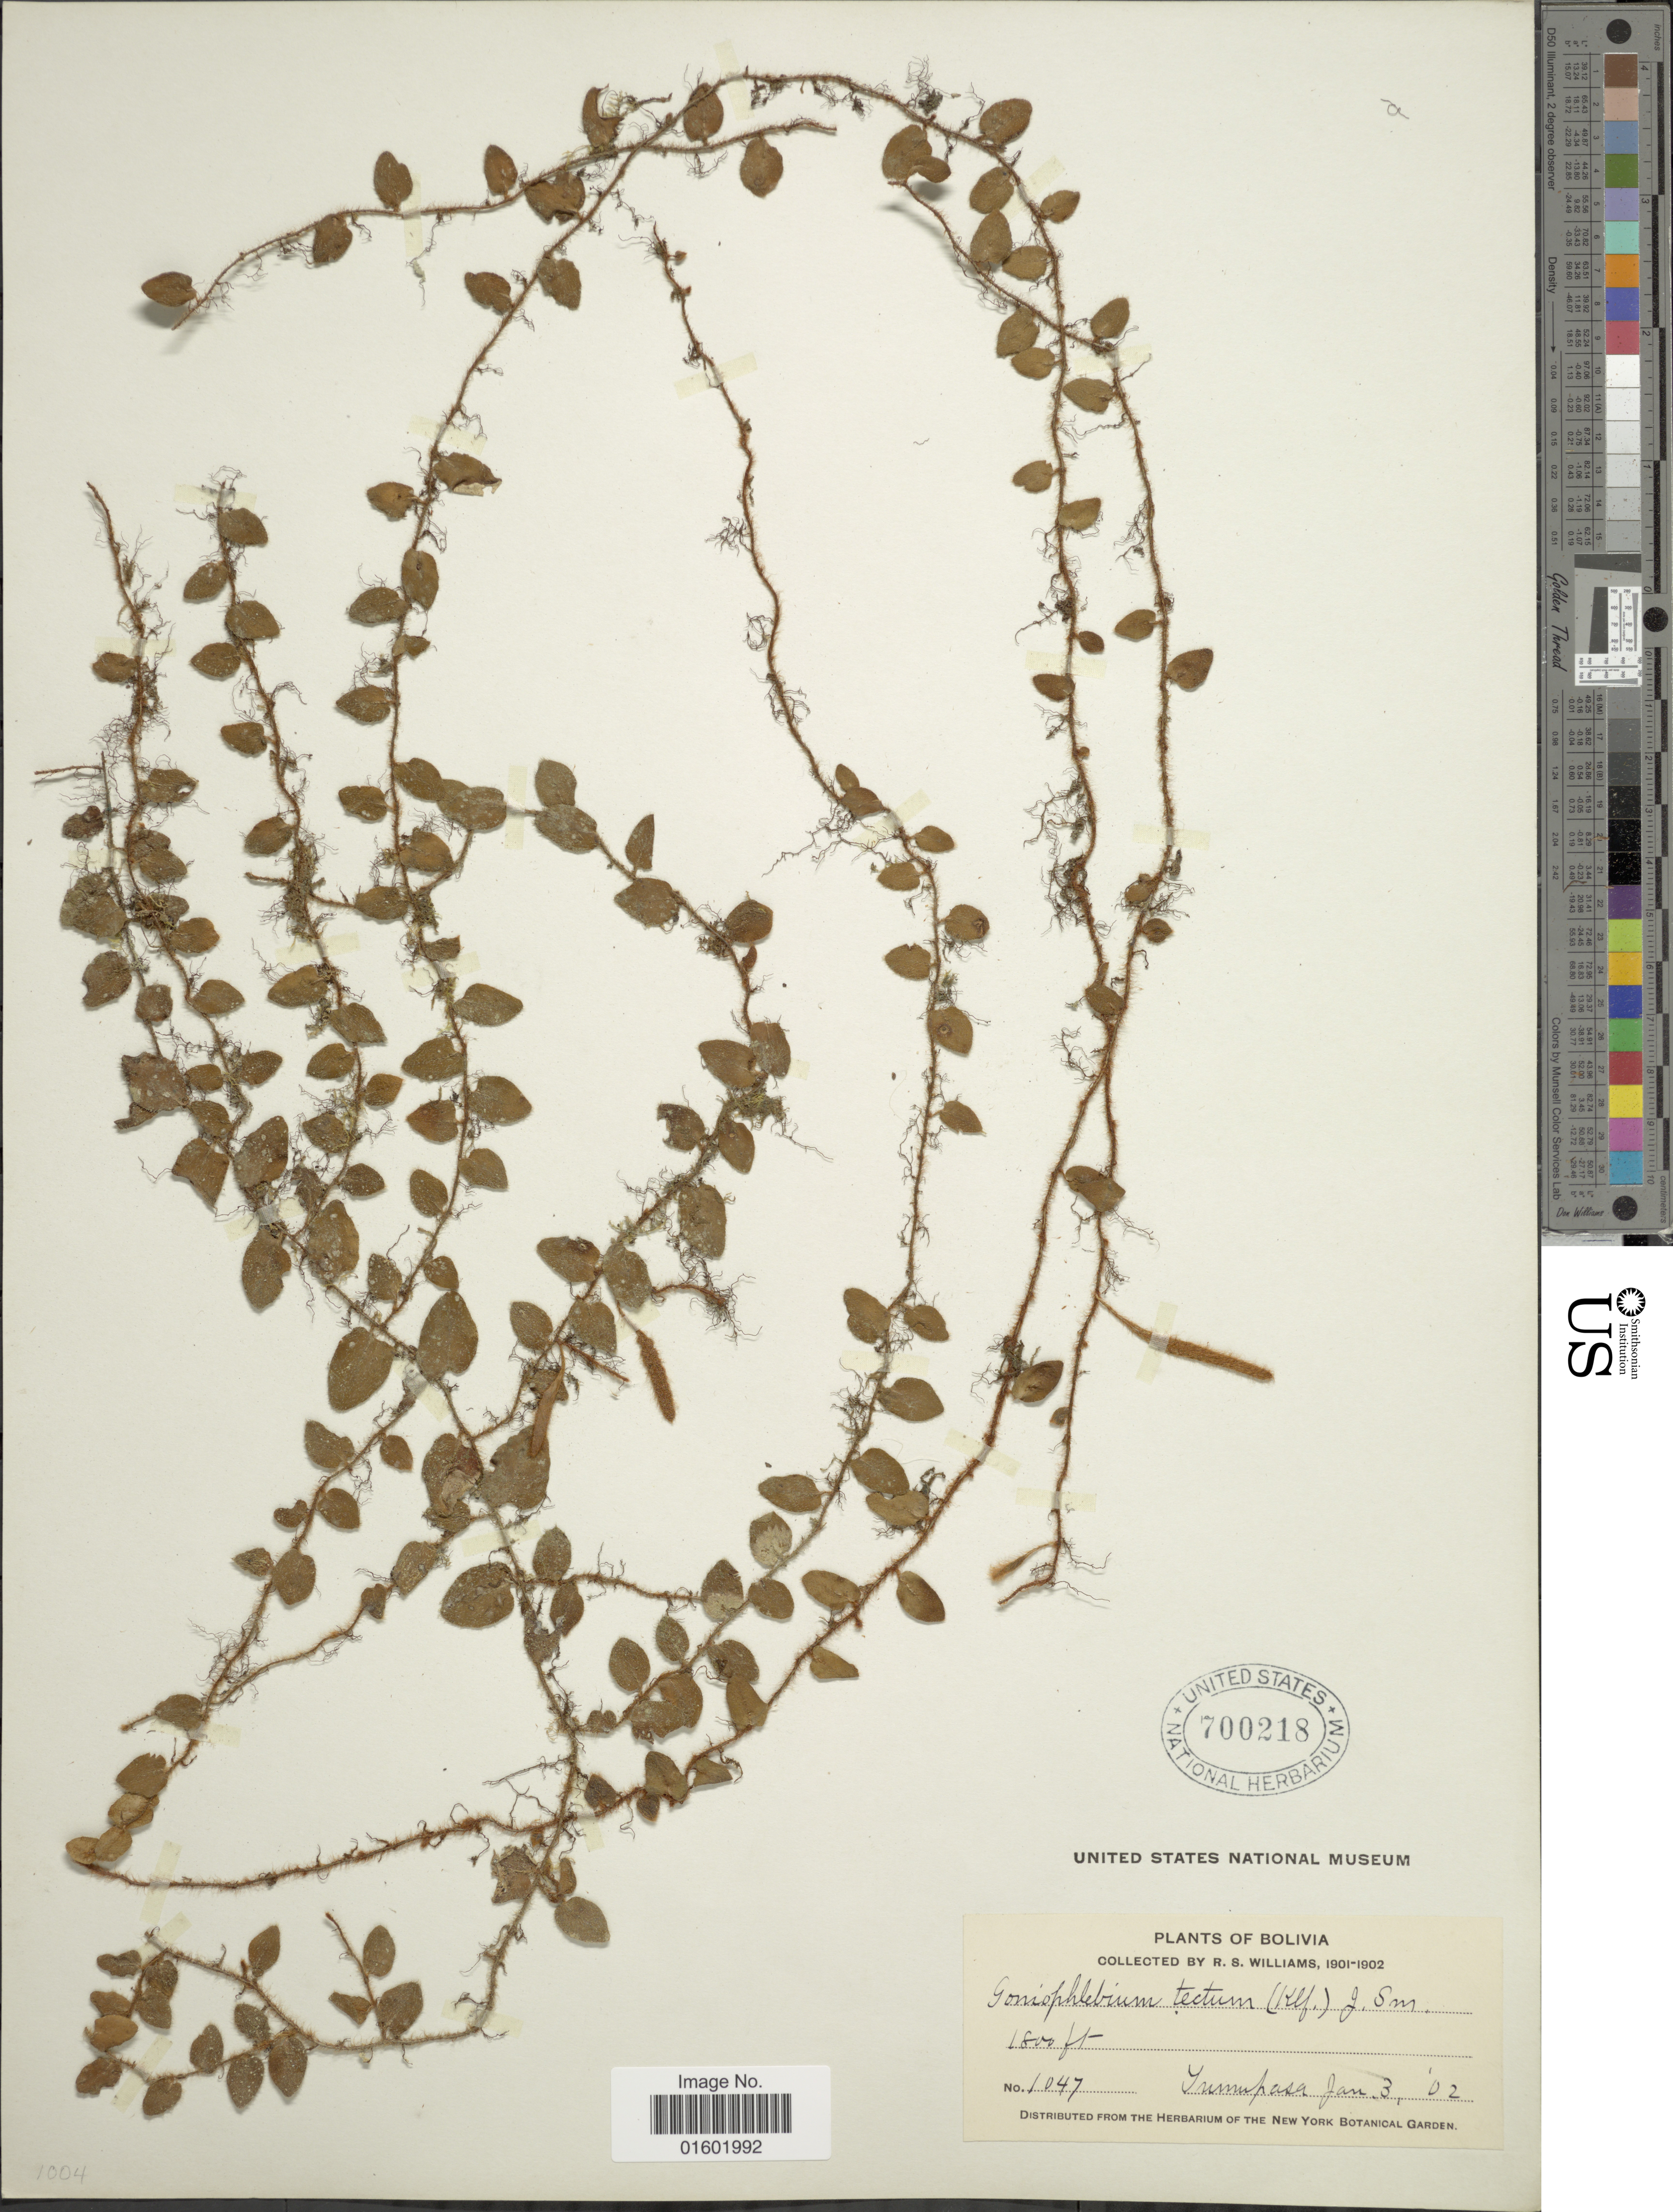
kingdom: Plantae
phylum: Tracheophyta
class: Polypodiopsida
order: Polypodiales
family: Polypodiaceae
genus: Microgramma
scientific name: Microgramma tecta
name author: (Kaulf.) Alston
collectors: R. S. Williams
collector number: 1047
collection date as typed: Jan. 3, '02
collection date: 1902-01-03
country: Bolivia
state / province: La Paz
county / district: Iturralde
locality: Tumupasa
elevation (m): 549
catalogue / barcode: US 700218